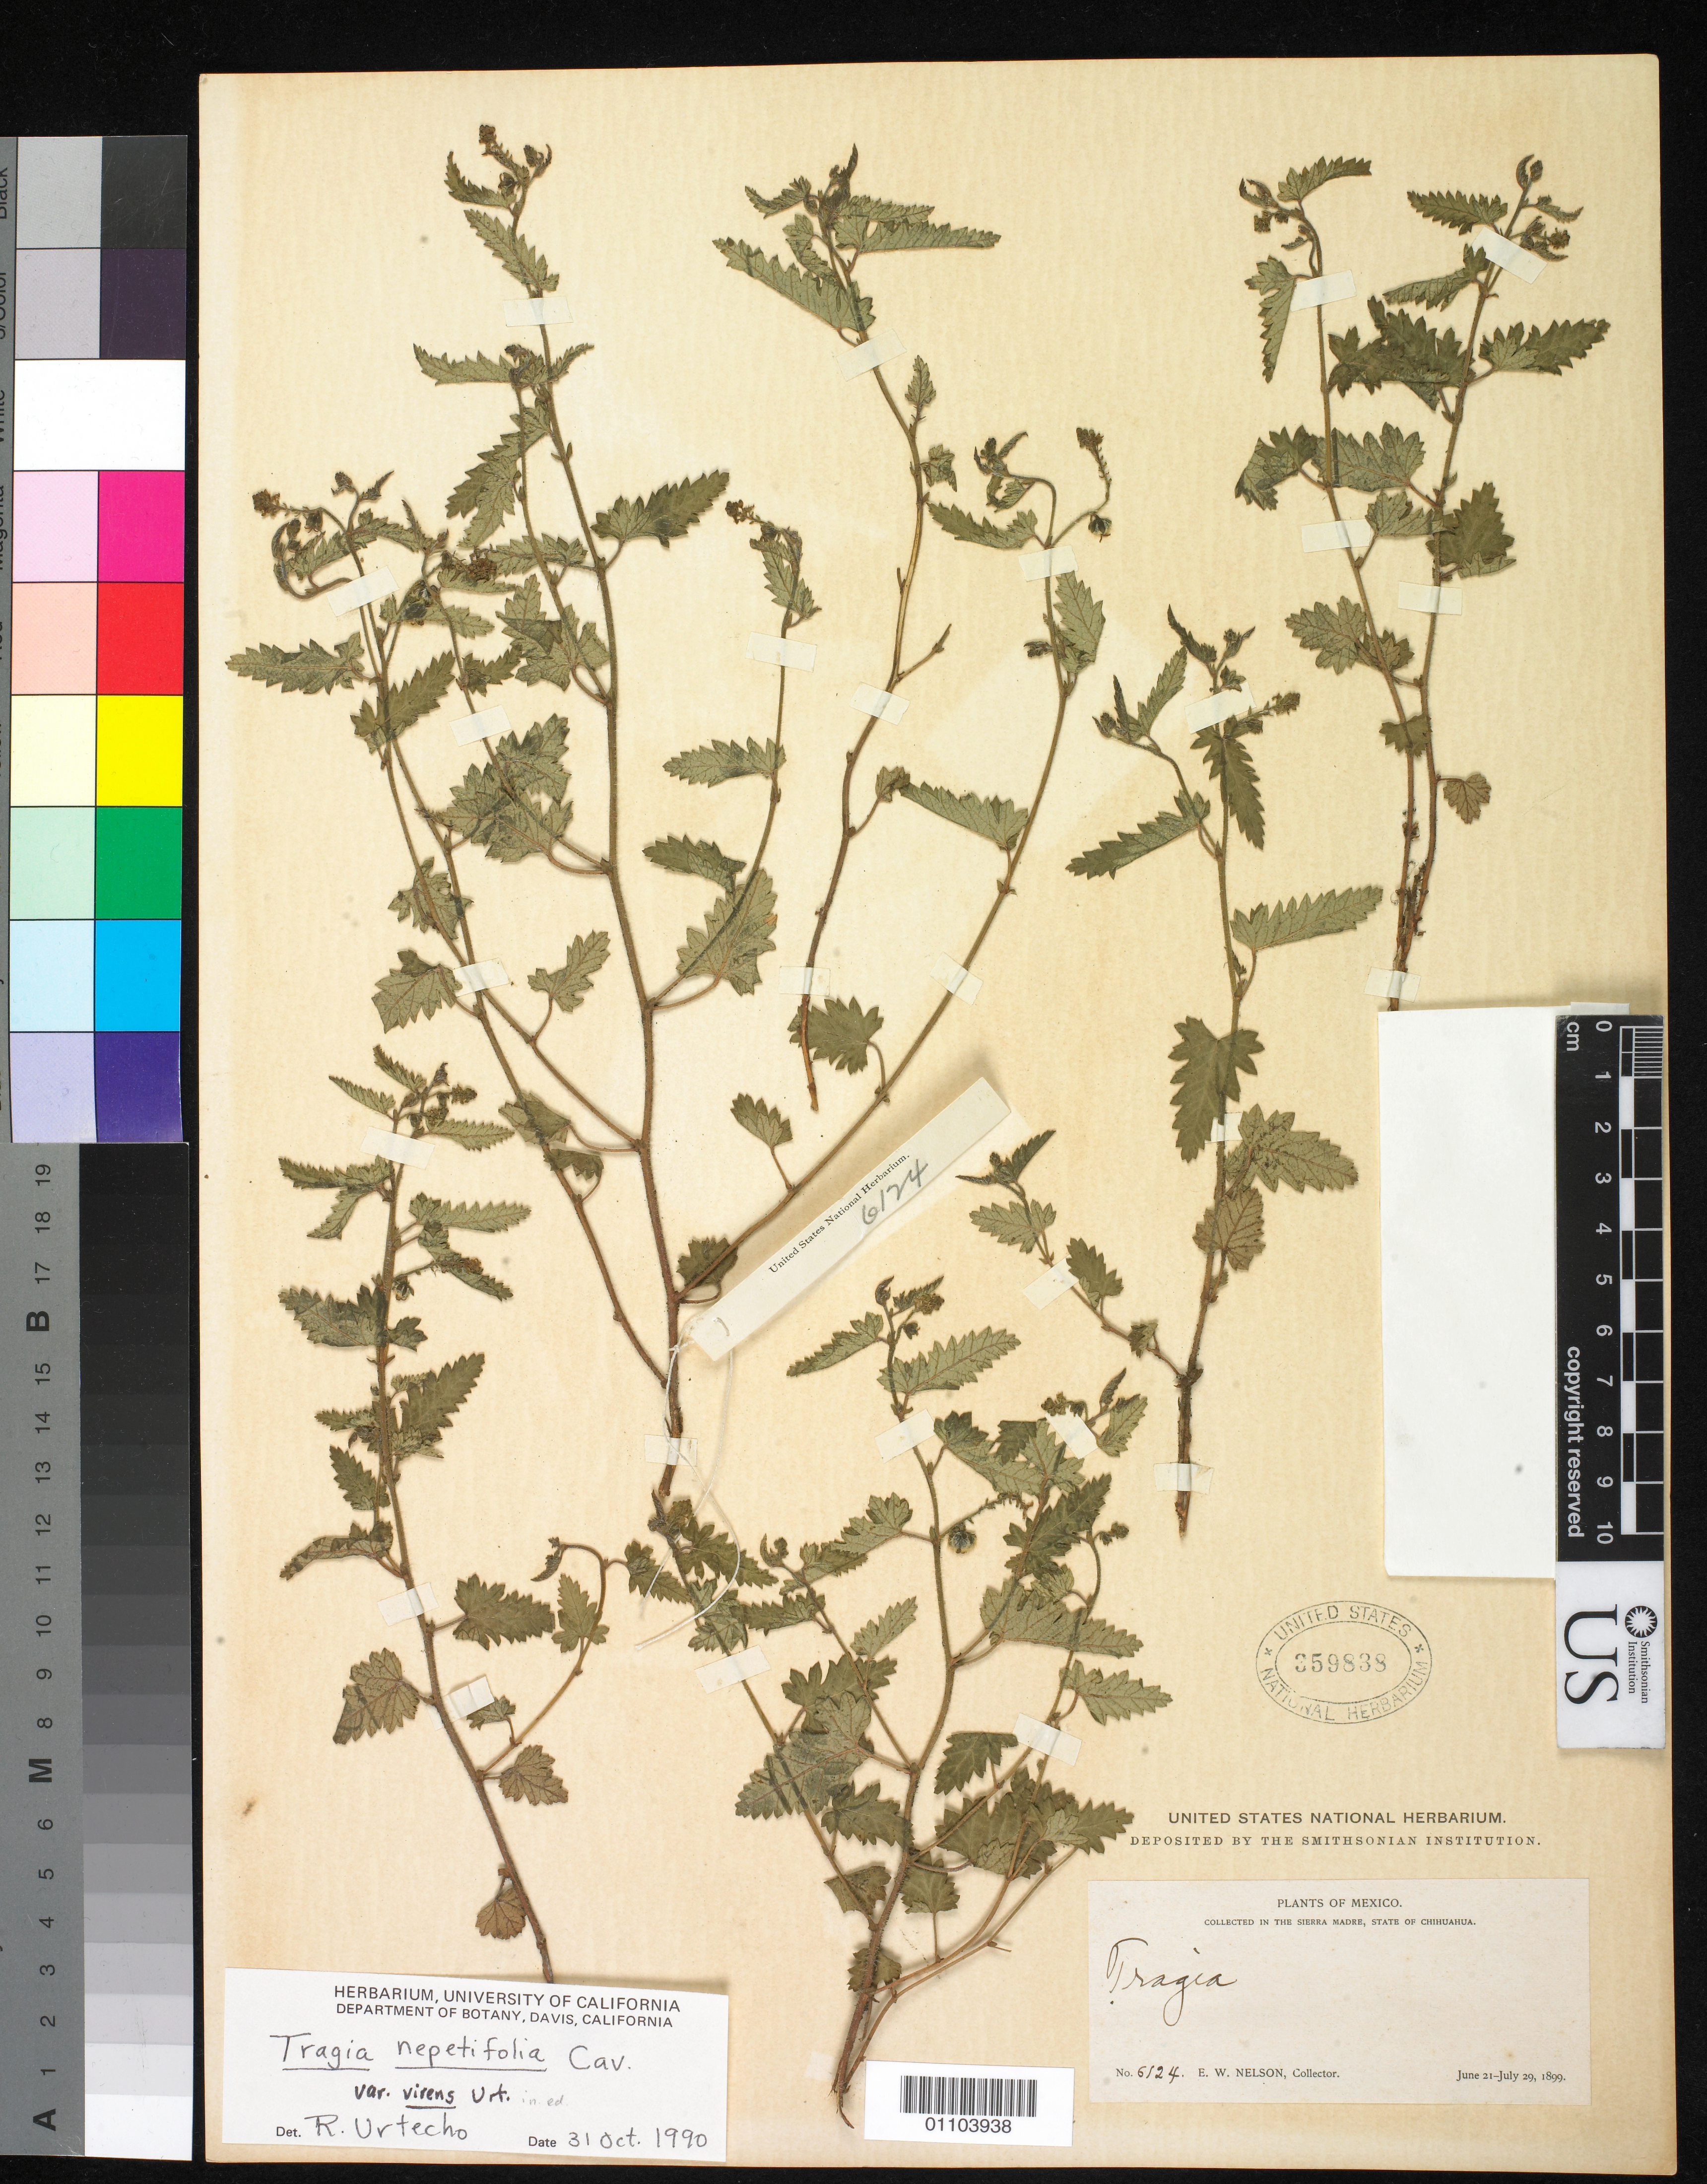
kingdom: Plantae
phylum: Tracheophyta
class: Magnoliopsida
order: Malpighiales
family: Euphorbiaceae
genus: Tragia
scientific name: Tragia nepetifolia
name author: Cav.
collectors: E. W. Nelson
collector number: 5124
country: Mexico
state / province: Chihuahua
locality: In the Sierra Madre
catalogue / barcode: US 359838